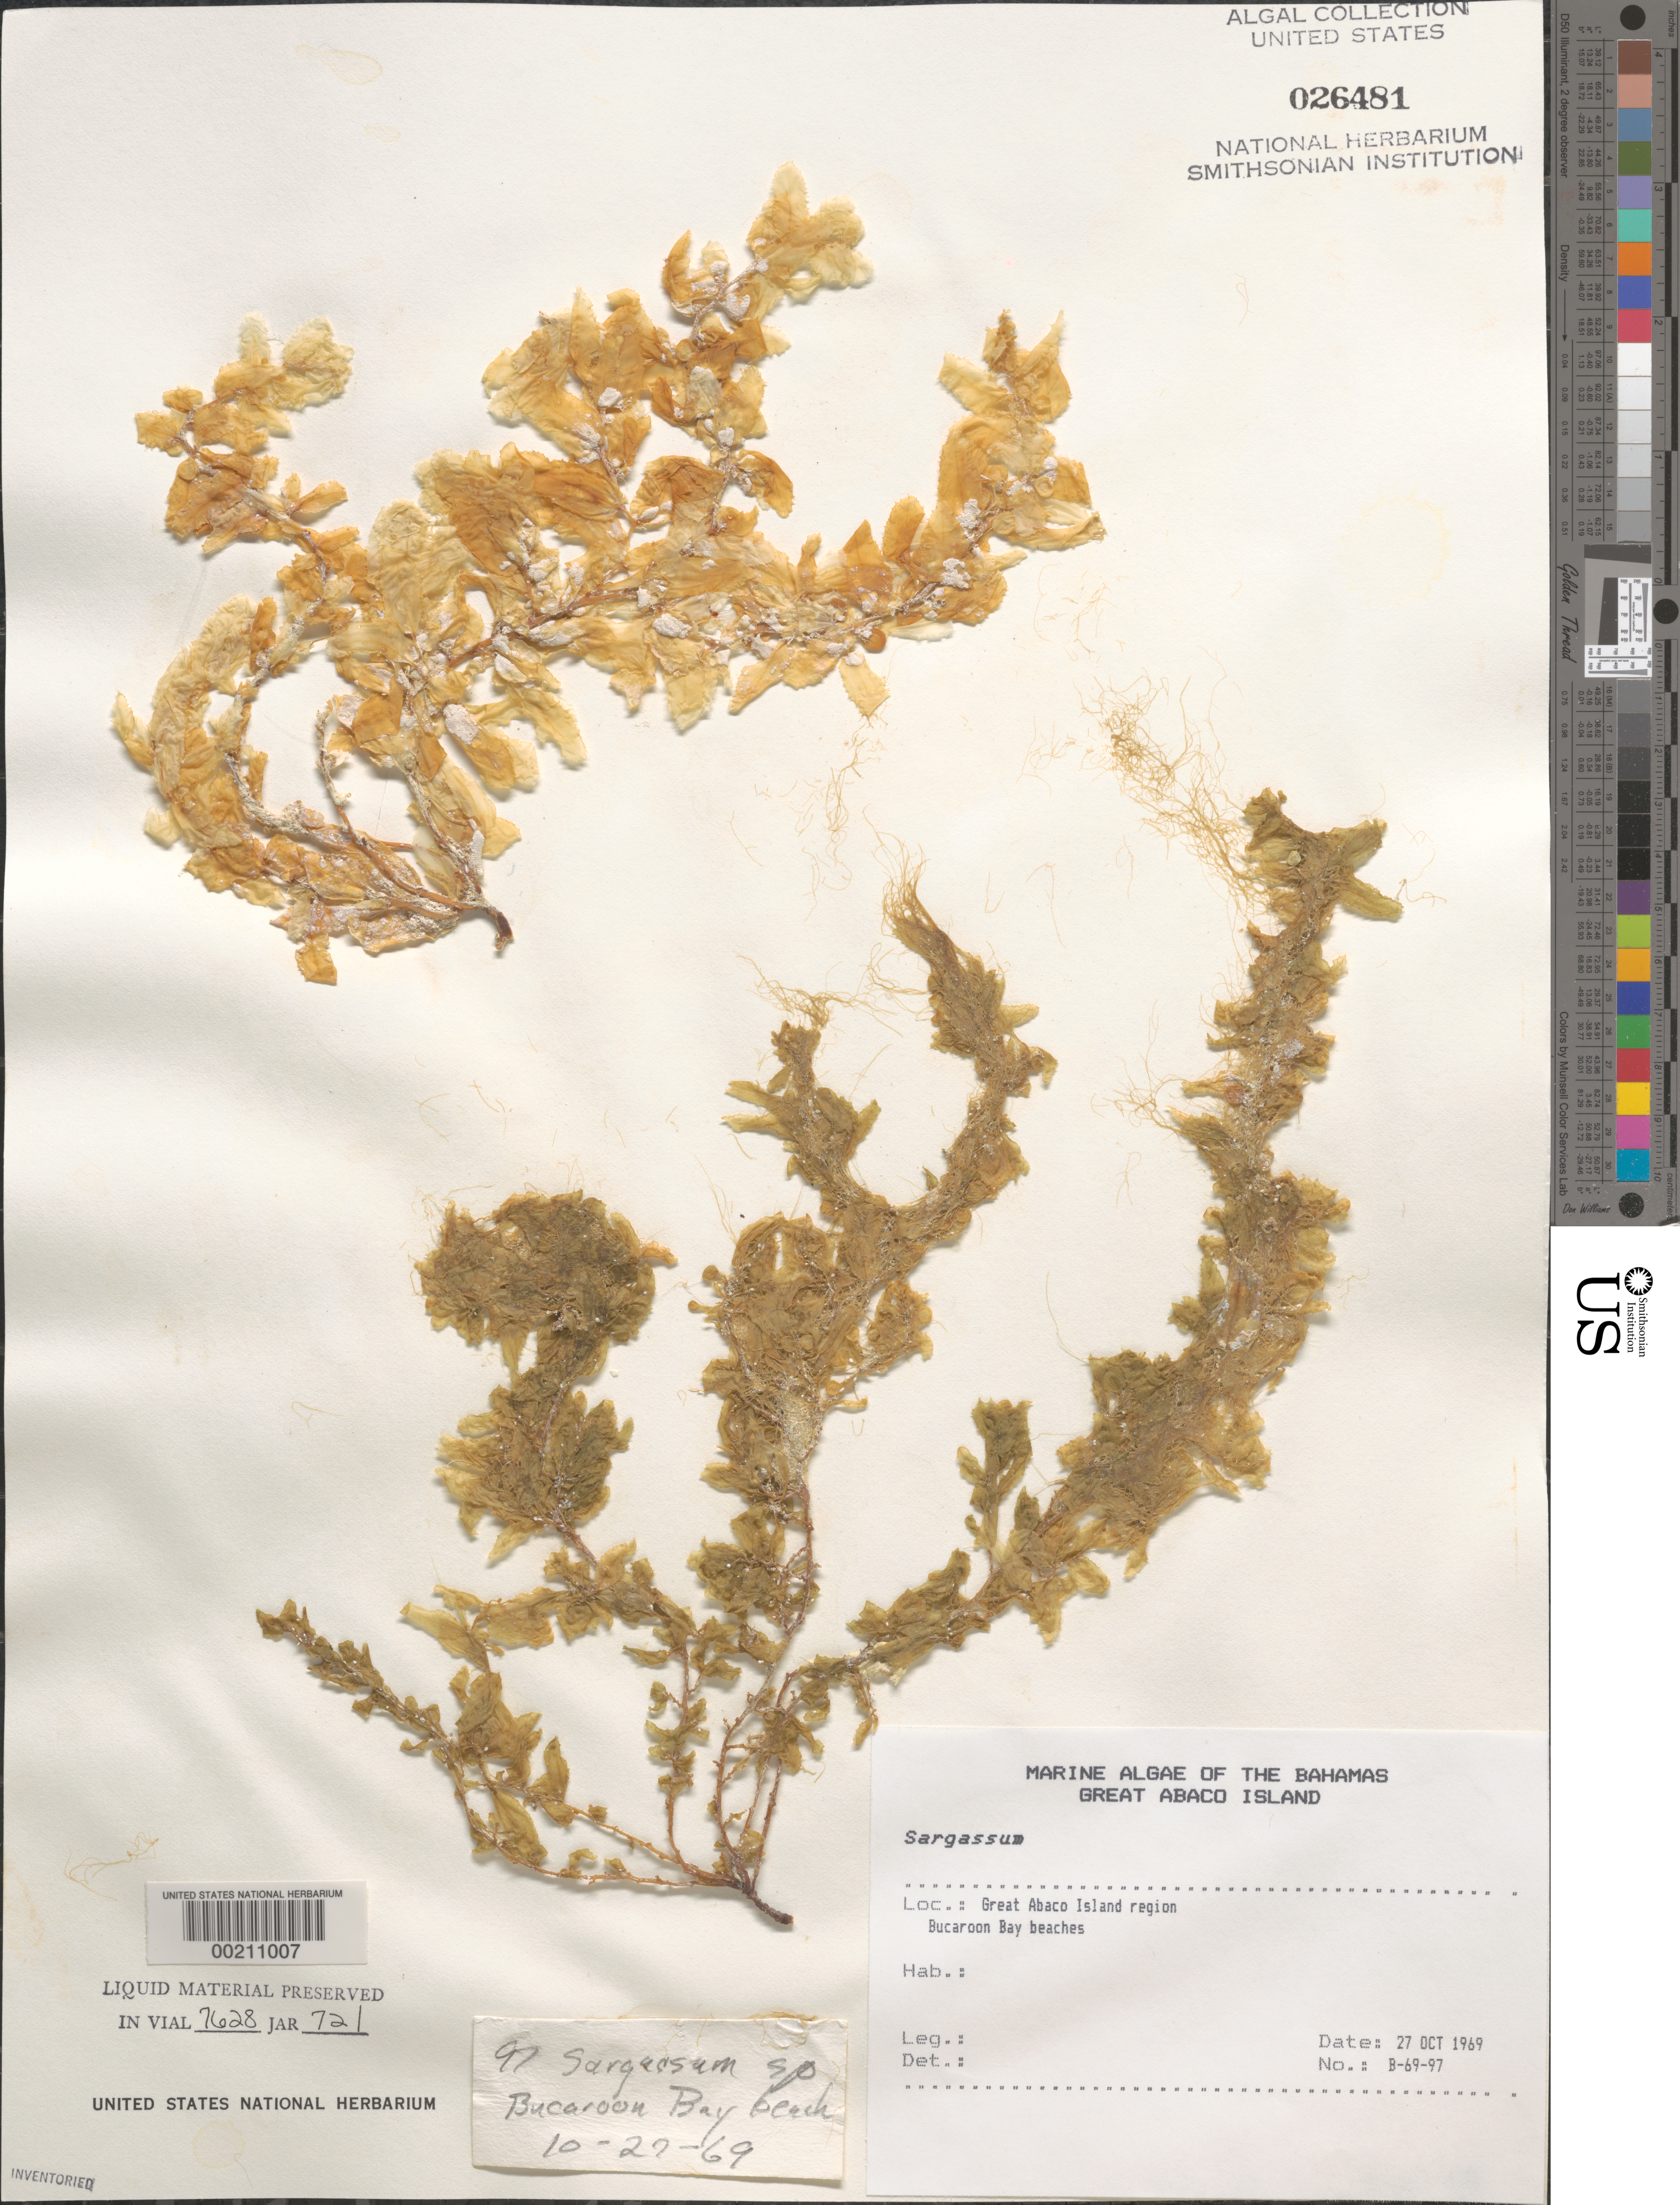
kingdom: Chromista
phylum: Ochrophyta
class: Phaeophyceae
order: Fucales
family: Sargassaceae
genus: Sargassum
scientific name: Sargassum sp.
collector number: B-69-97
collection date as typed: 27 Oct 1969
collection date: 1969-10-27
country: Bahamas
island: Great Abaco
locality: Buckaroon Bay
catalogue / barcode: US 26481